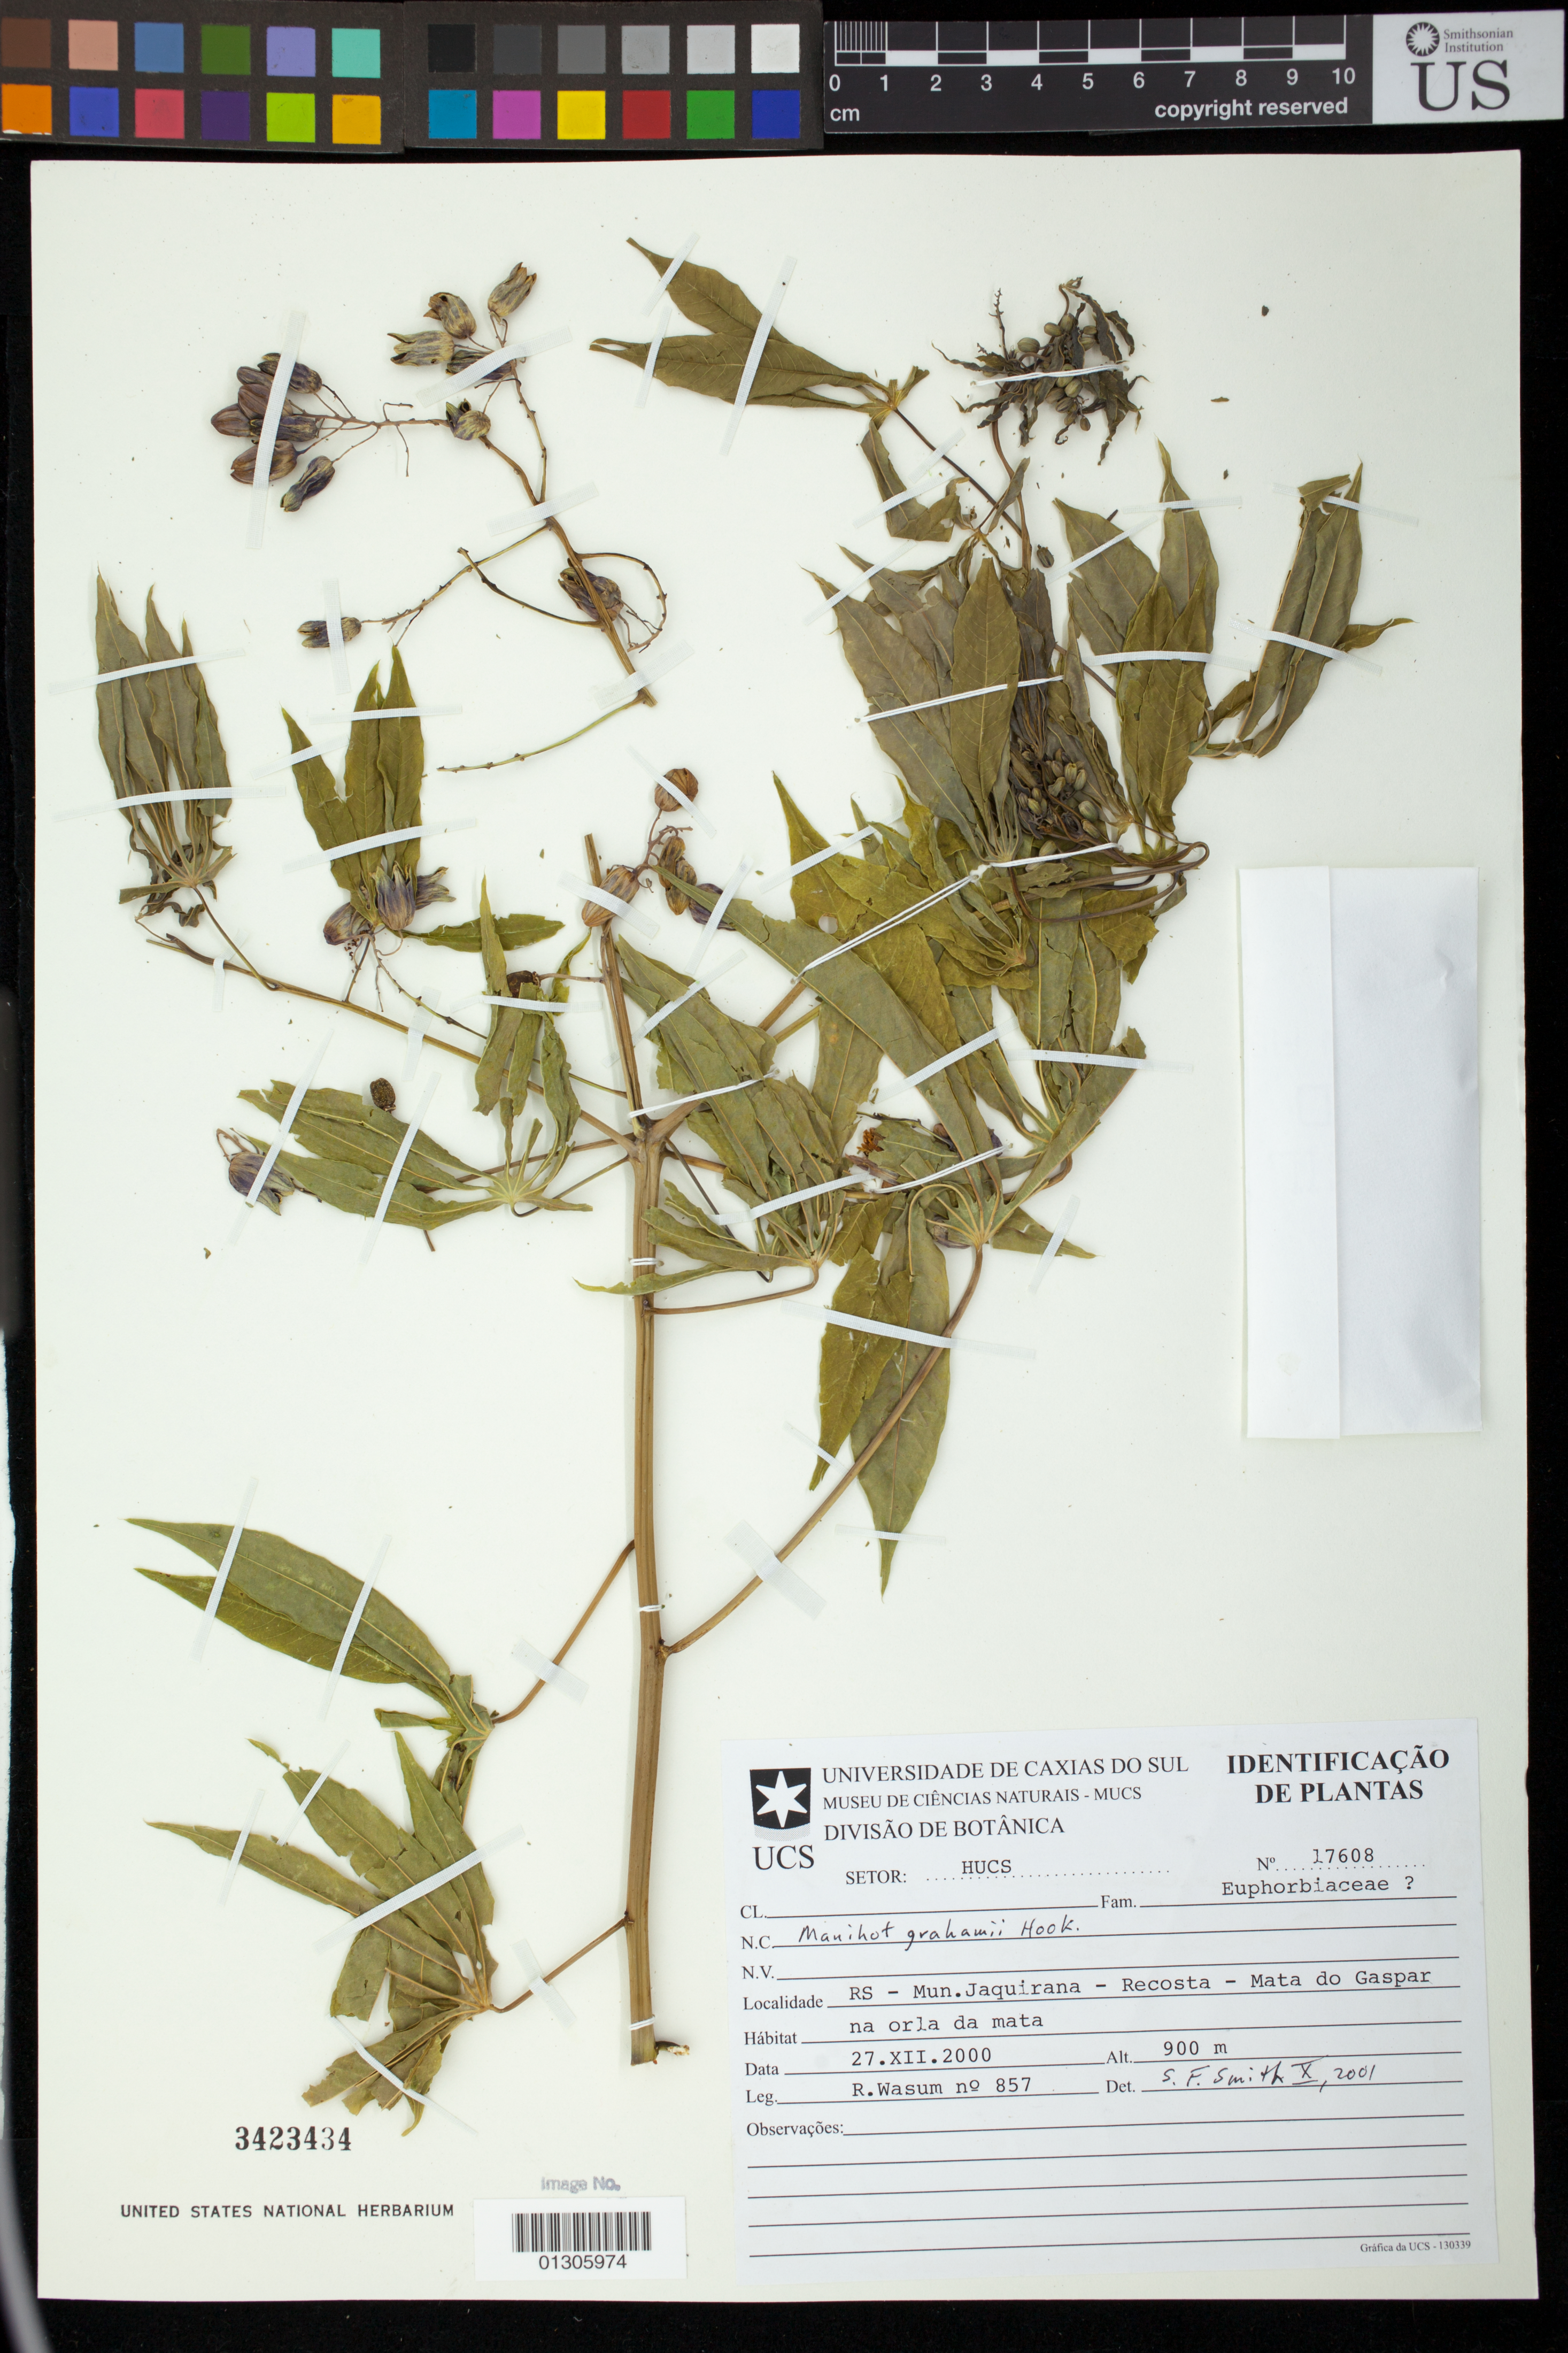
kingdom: Plantae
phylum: Tracheophyta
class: Magnoliopsida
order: Malpighiales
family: Euphorbiaceae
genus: Manihot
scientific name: Manihot grahamii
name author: Hook.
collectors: R. Wasum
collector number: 857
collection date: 2000-12-27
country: Brazil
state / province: Rio Grande do Sul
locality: Mun. Jaquirana - Recosta - Mata do Gaspar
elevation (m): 900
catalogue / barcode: US 3423434